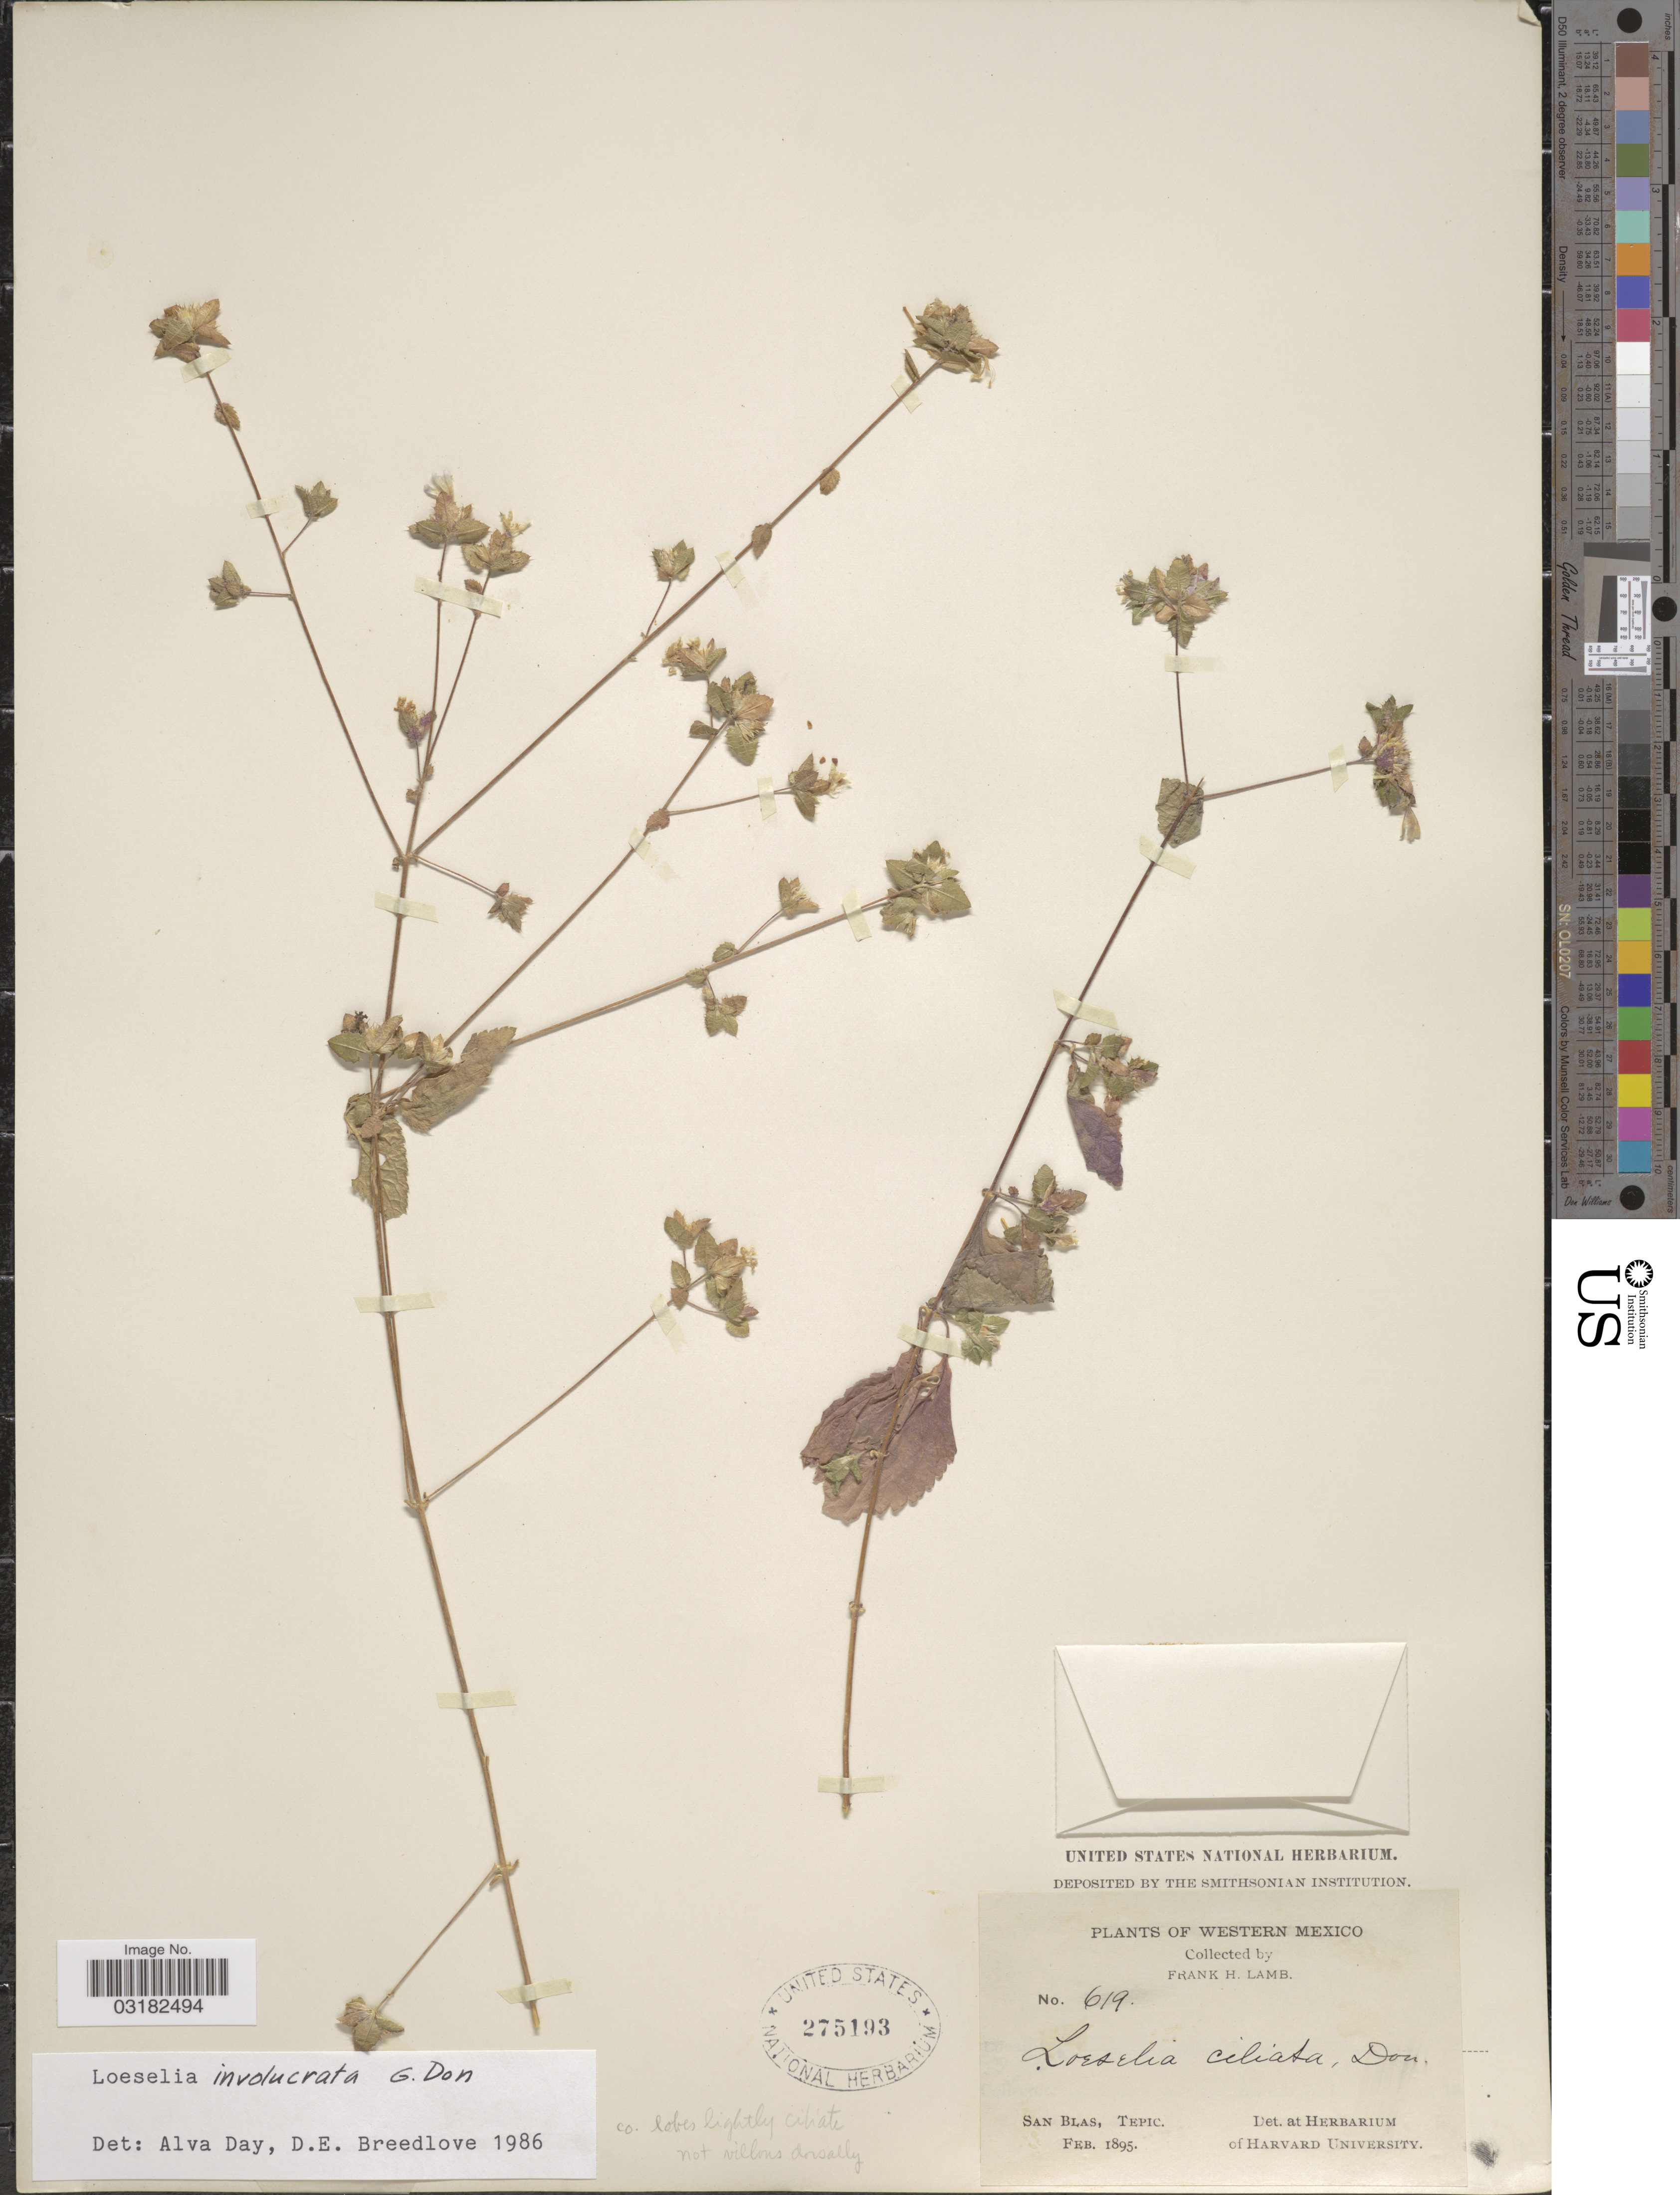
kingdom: Plantae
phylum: Tracheophyta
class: Magnoliopsida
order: Ericales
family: Polemoniaceae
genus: Loeselia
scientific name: Loeselia involucrata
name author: G. Don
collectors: F. H. Lamb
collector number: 619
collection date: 1895-02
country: Mexico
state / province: Nayarit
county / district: Santiago Ixcuintla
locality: Santiago [Santiago Ixcuintla], Tepic [now Nayarit].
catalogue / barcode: US 275193